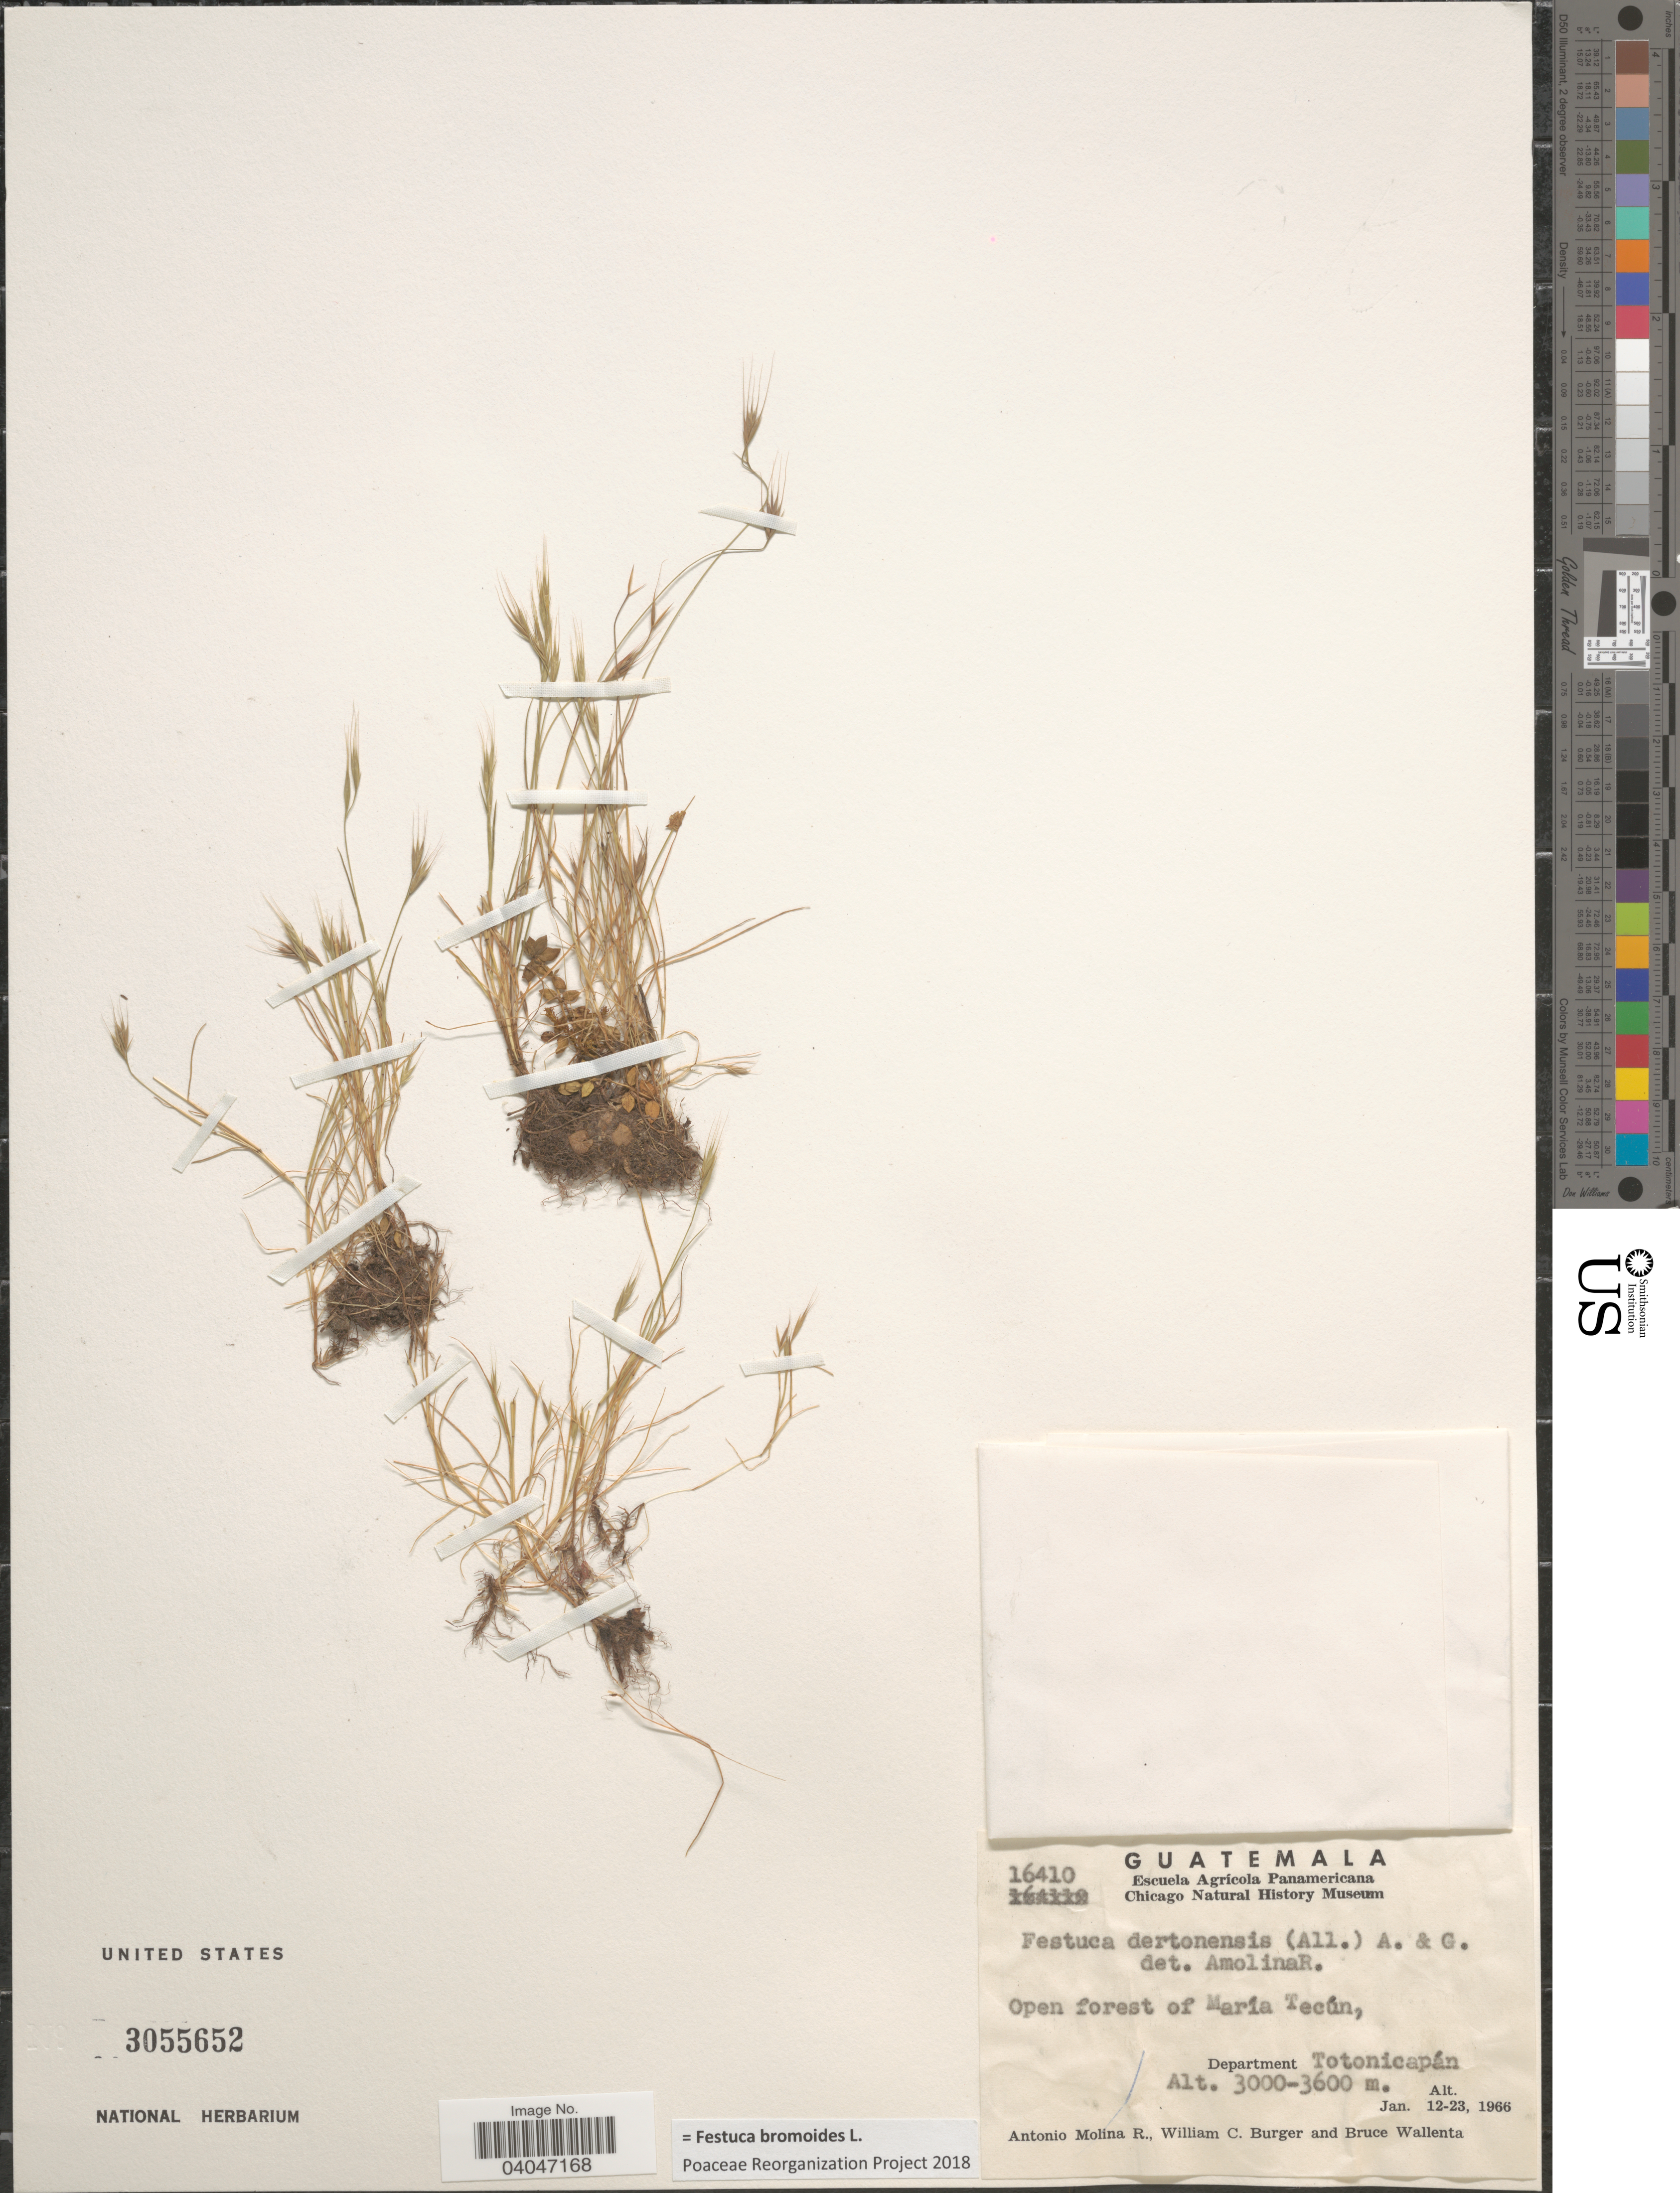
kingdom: Plantae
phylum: Tracheophyta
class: Liliopsida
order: Poales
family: Poaceae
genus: Festuca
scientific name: Festuca bromoides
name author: L.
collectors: A. Molina R., C. W. Burger & B. Wallenta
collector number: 16410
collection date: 1966-01-12/1966-01-23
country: Guatemala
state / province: Totonicapan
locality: Open forest of María Tecún, Department Totonicapán.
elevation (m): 3000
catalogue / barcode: US 3055652